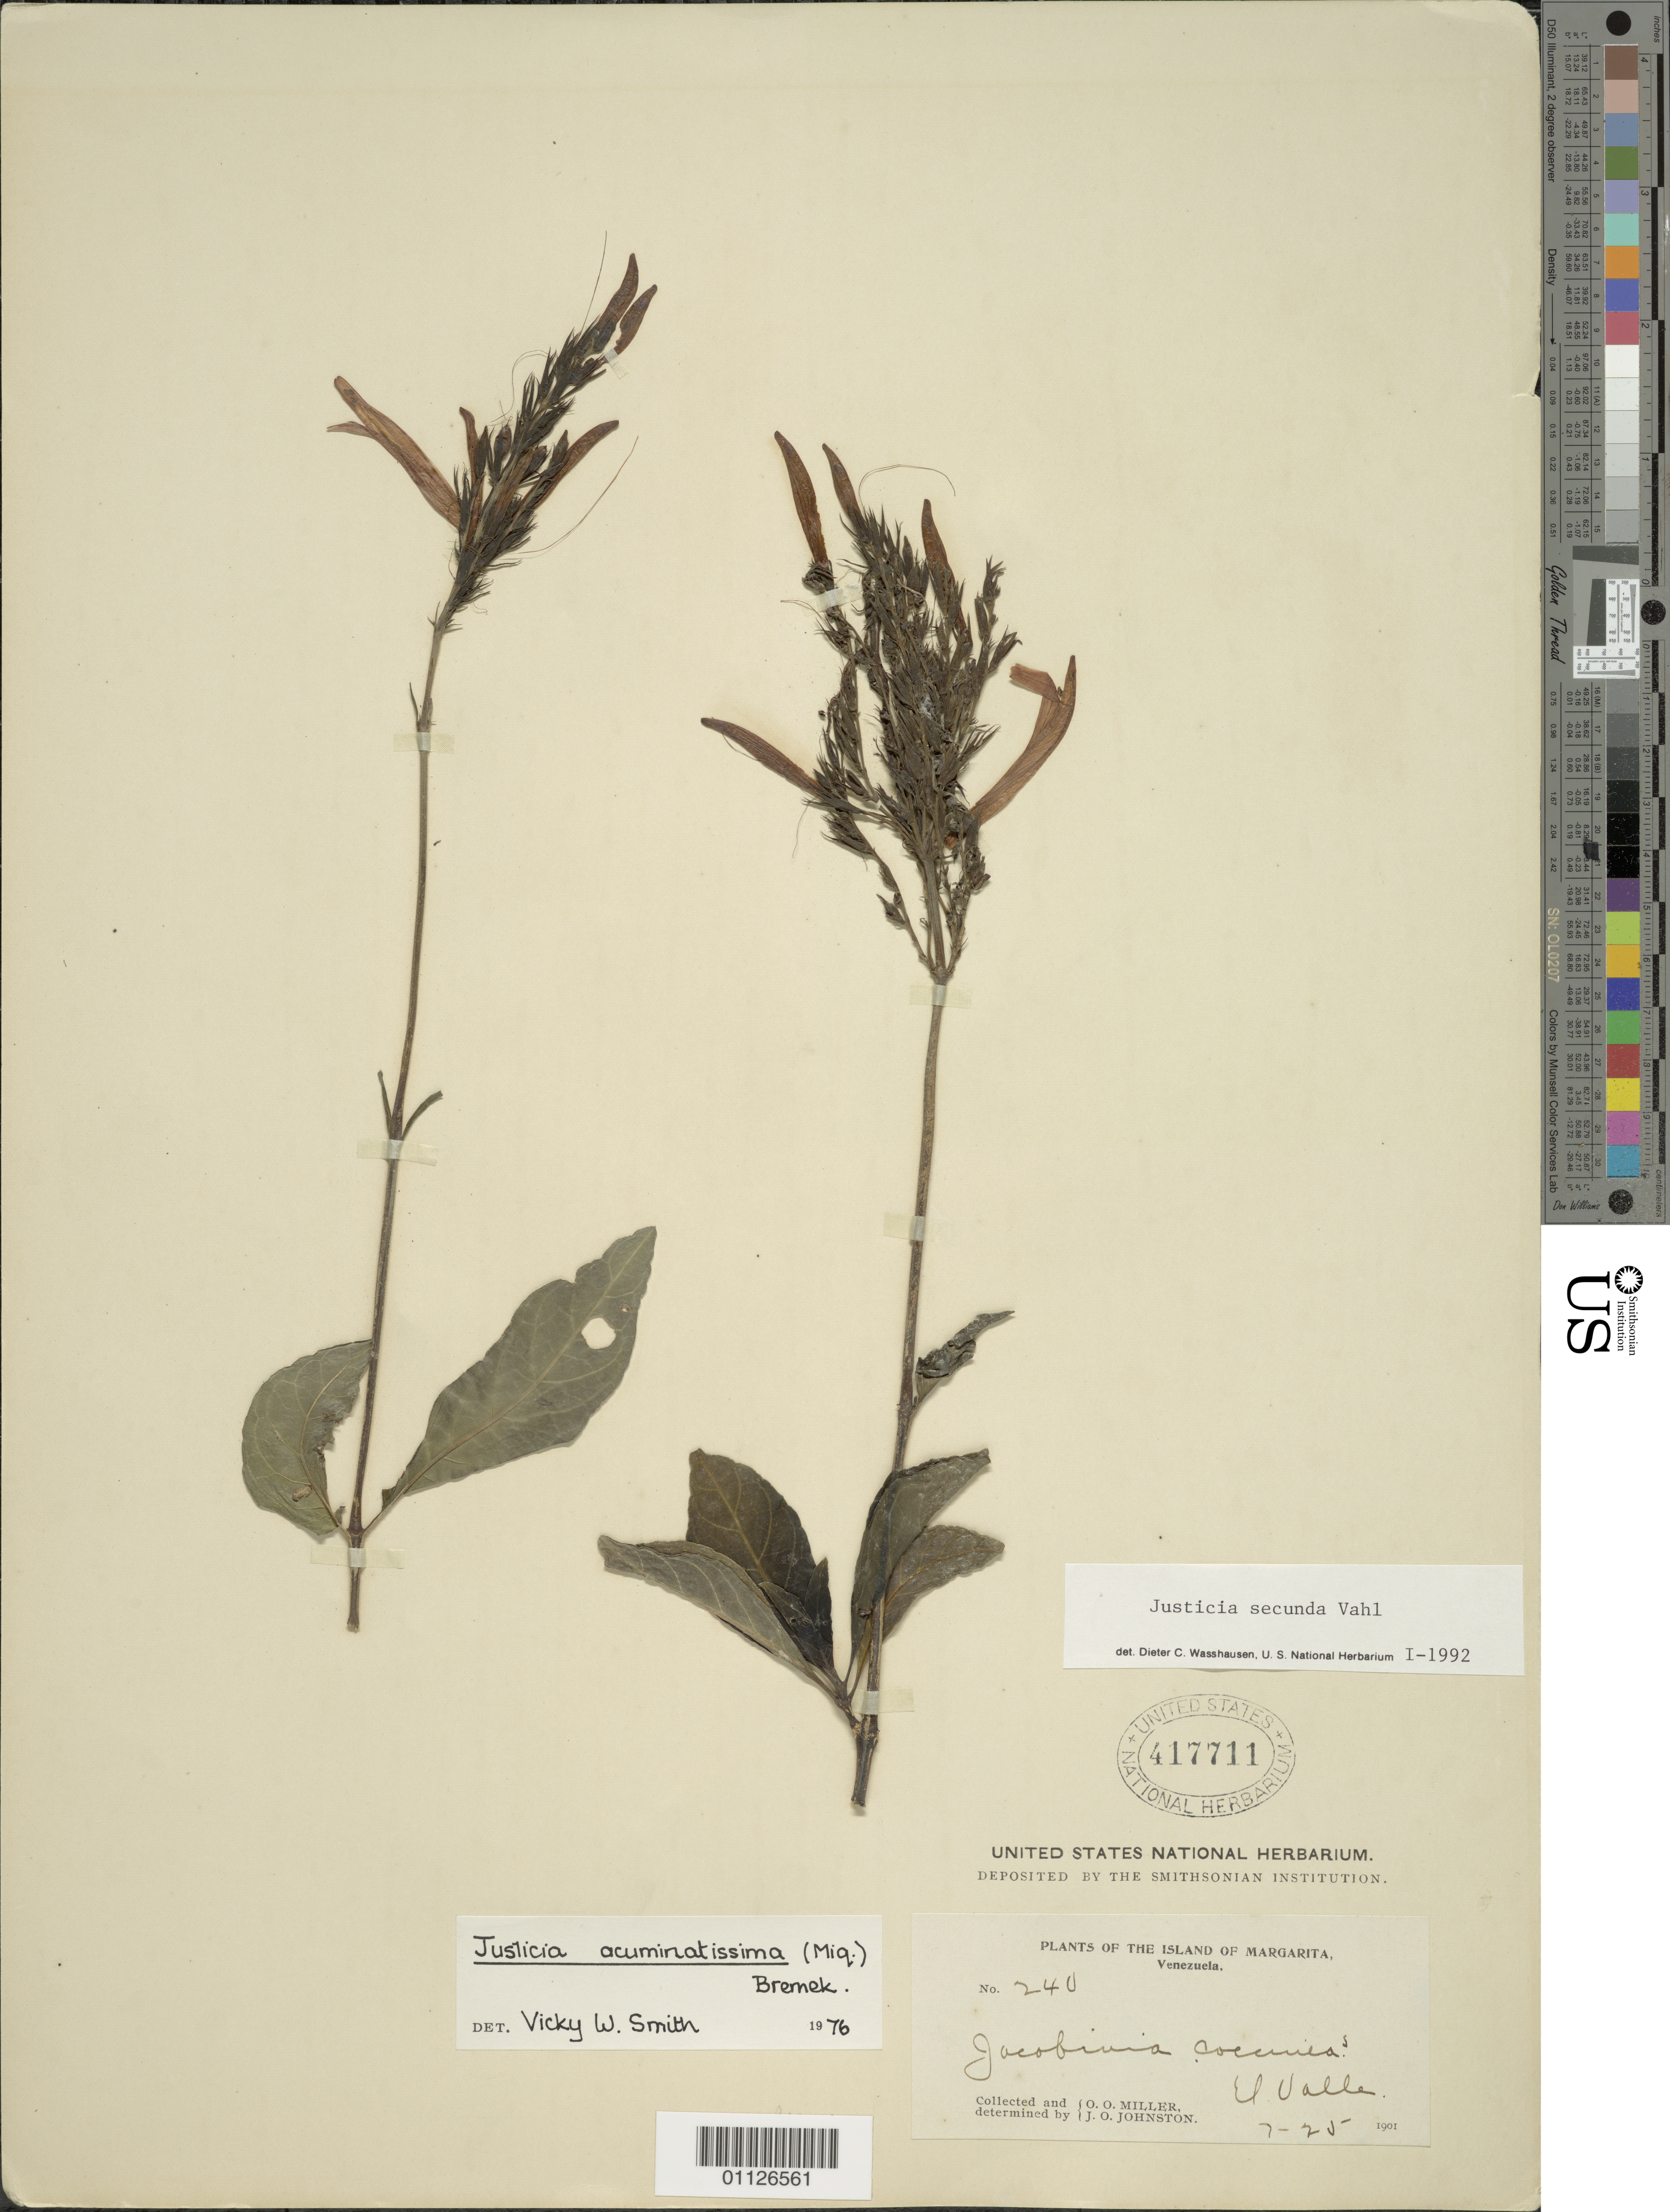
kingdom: Plantae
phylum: Tracheophyta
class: Magnoliopsida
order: Lamiales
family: Acanthaceae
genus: Justicia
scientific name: Justicia secunda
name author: Vahl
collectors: O. O. Miller & J. Johnston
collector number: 240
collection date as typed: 25 Jul 1901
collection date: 1901-07-25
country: Venezuela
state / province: Nueva Esparta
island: Margarita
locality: El Valle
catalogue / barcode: US 417711